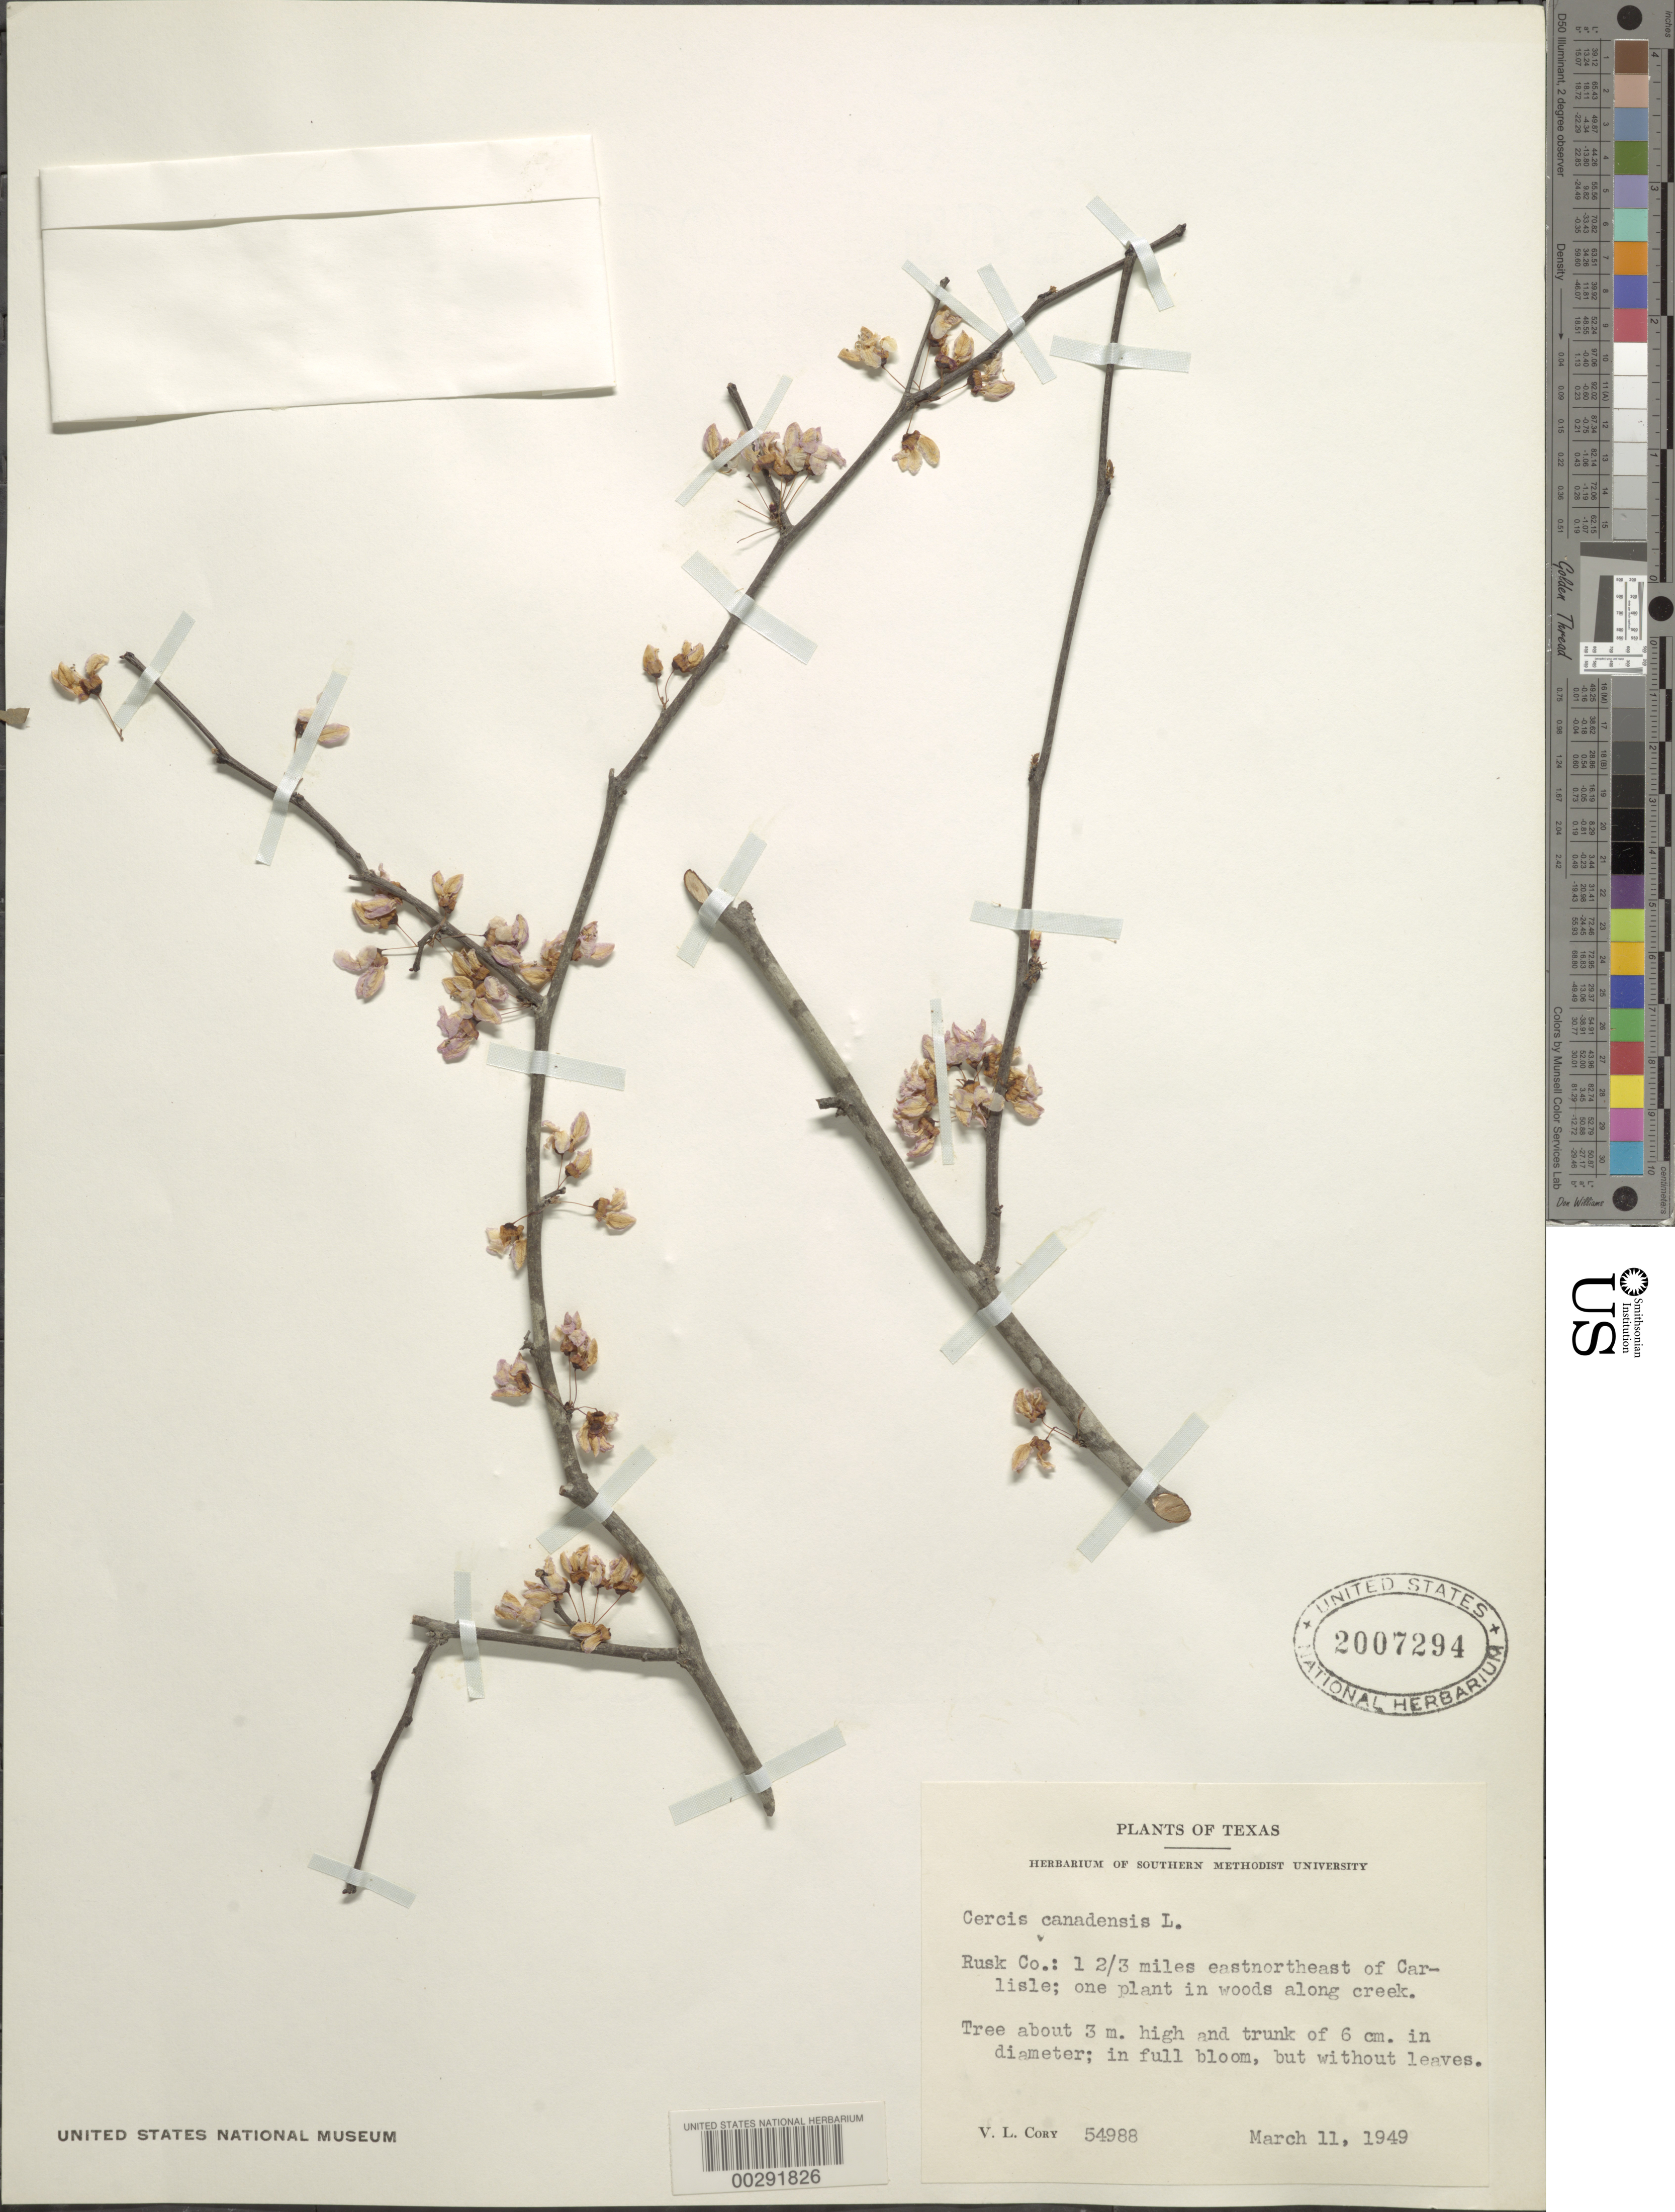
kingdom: Plantae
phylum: Tracheophyta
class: Magnoliopsida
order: Fabales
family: Fabaceae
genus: Cercis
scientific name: Cercis canadensis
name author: L.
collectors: V. Cory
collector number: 54988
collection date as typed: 11 Mar 1949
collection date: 1949-03-11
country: United States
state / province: Texas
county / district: Rusk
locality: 1 2/3 mi ene of carlisle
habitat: In woods along creek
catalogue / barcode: US 2007294